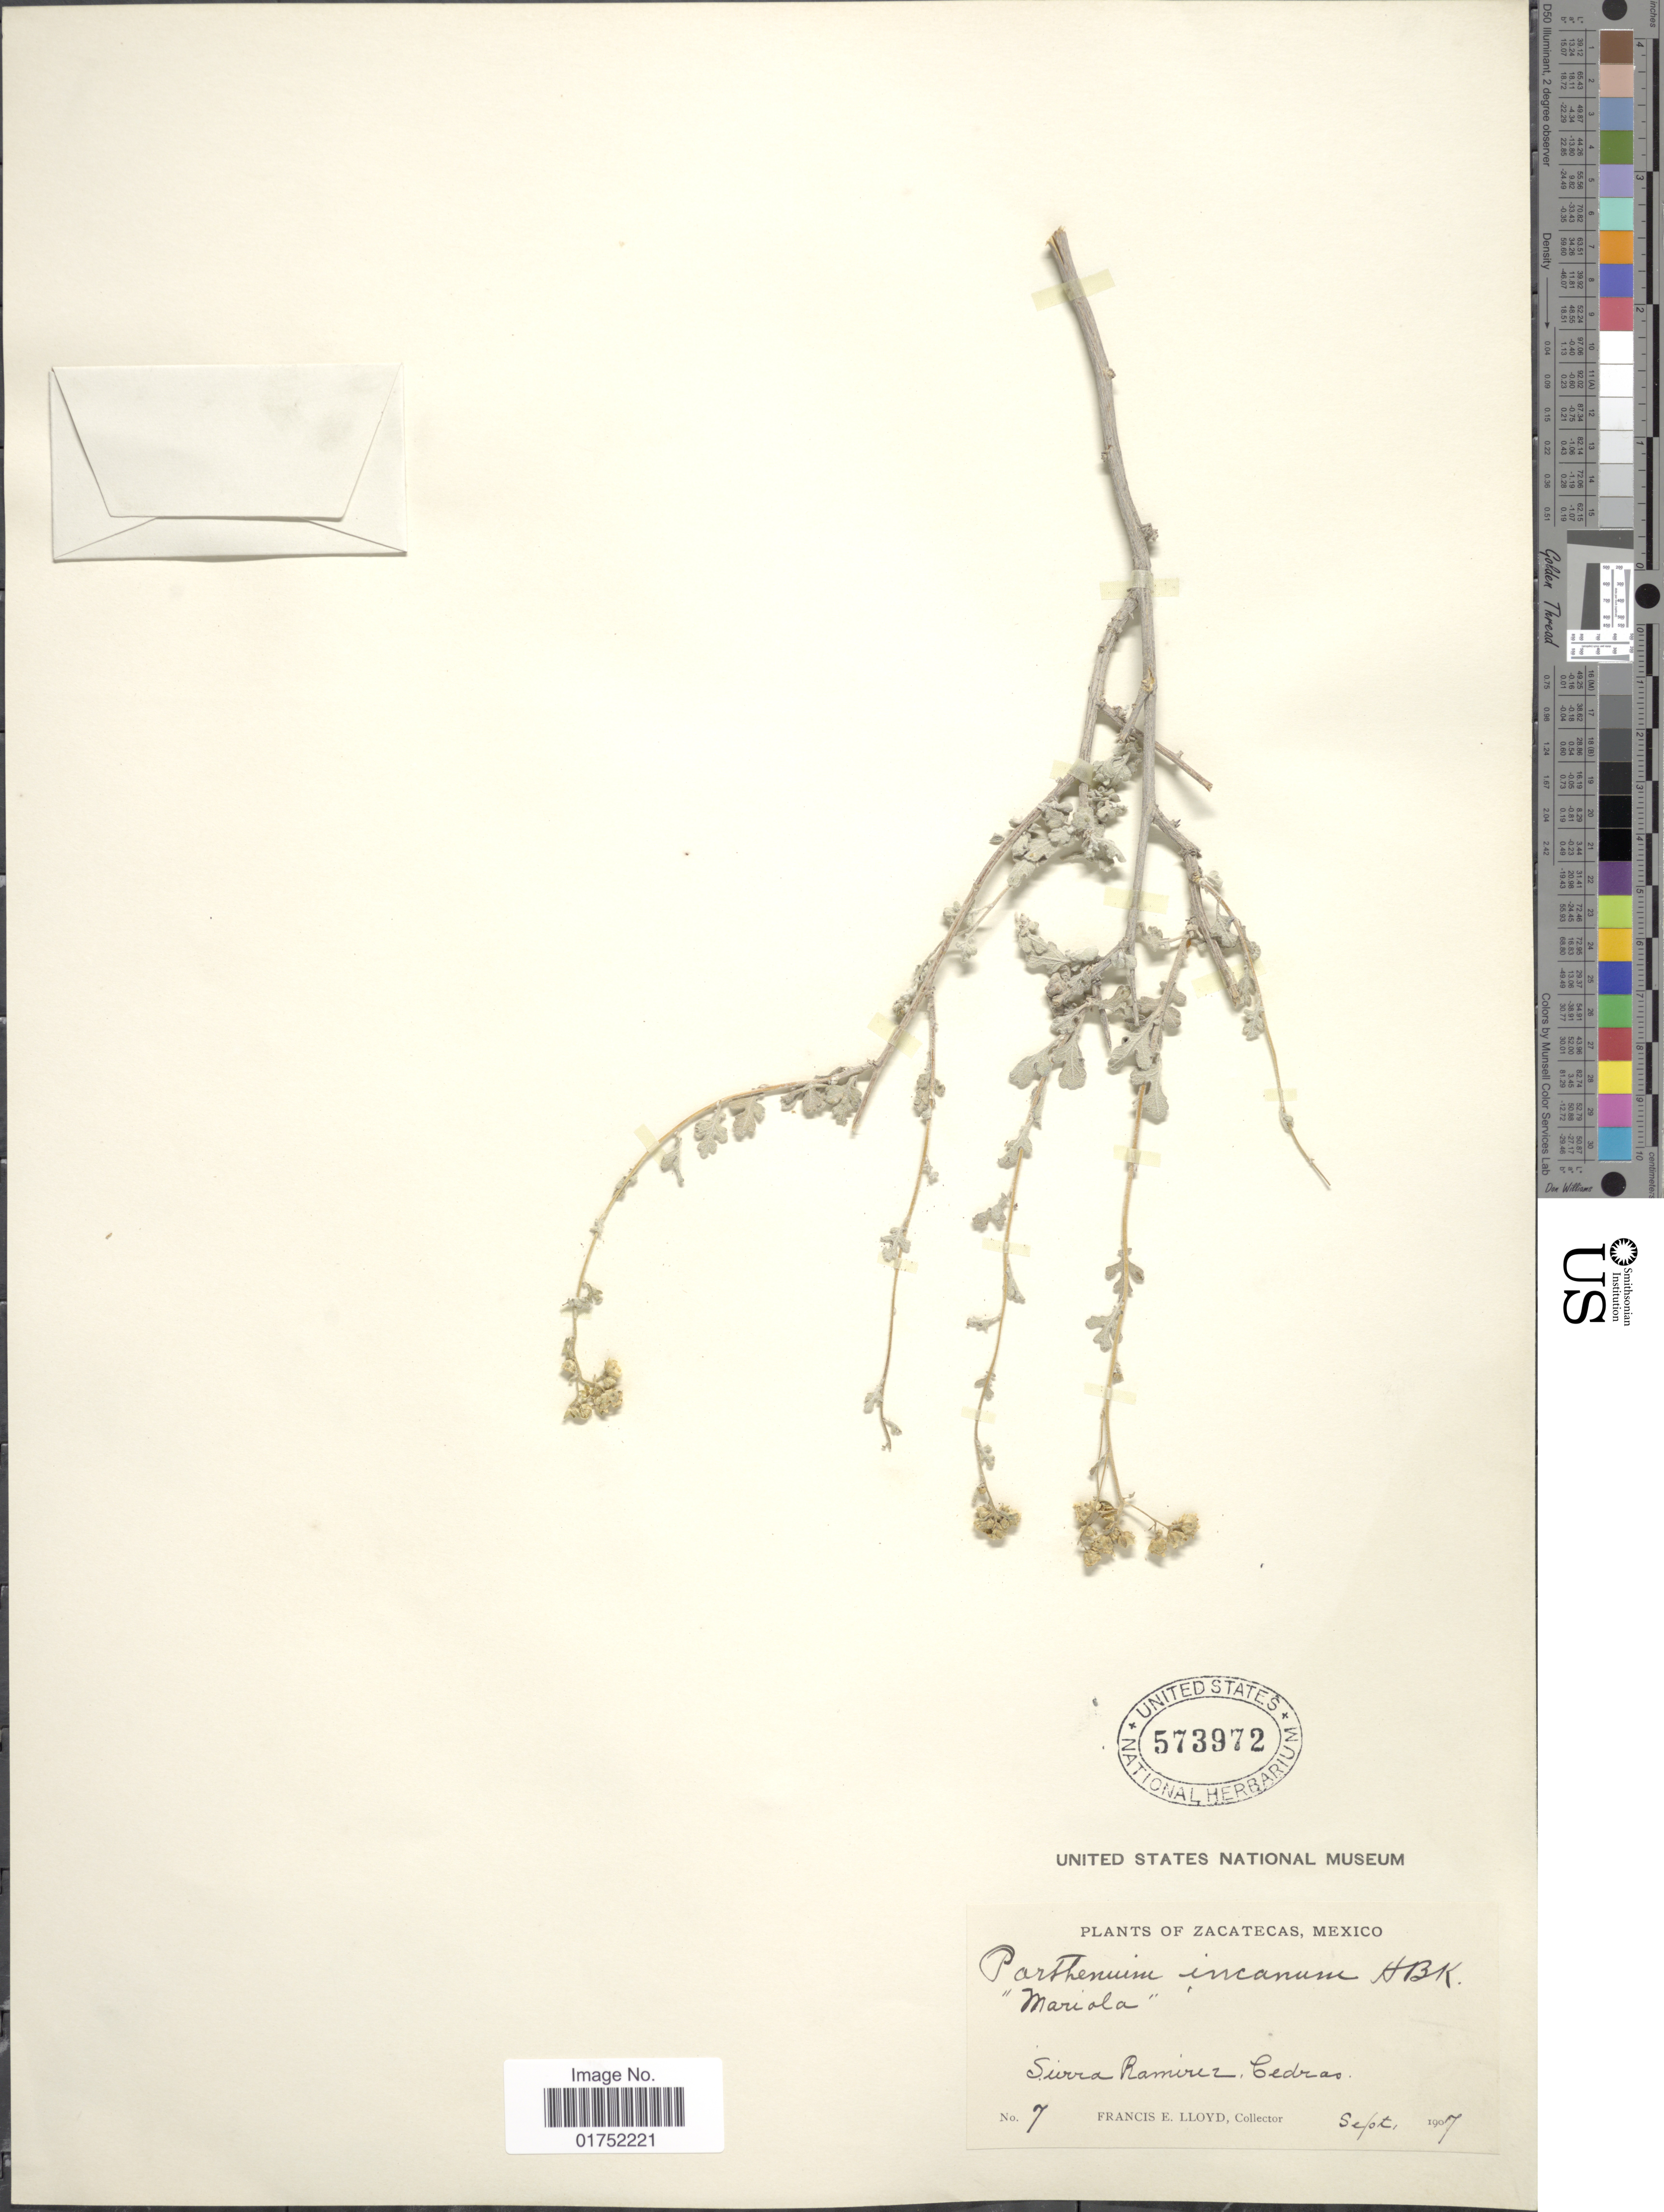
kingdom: Plantae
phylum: Tracheophyta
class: Magnoliopsida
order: Asterales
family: Asteraceae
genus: Parthenium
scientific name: Parthenium incanum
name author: Kunth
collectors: Lloyd, C. E.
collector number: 7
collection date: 1907-09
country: Mexico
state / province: Zacatecas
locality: Sierra Ramirez, Cedras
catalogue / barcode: US 573972